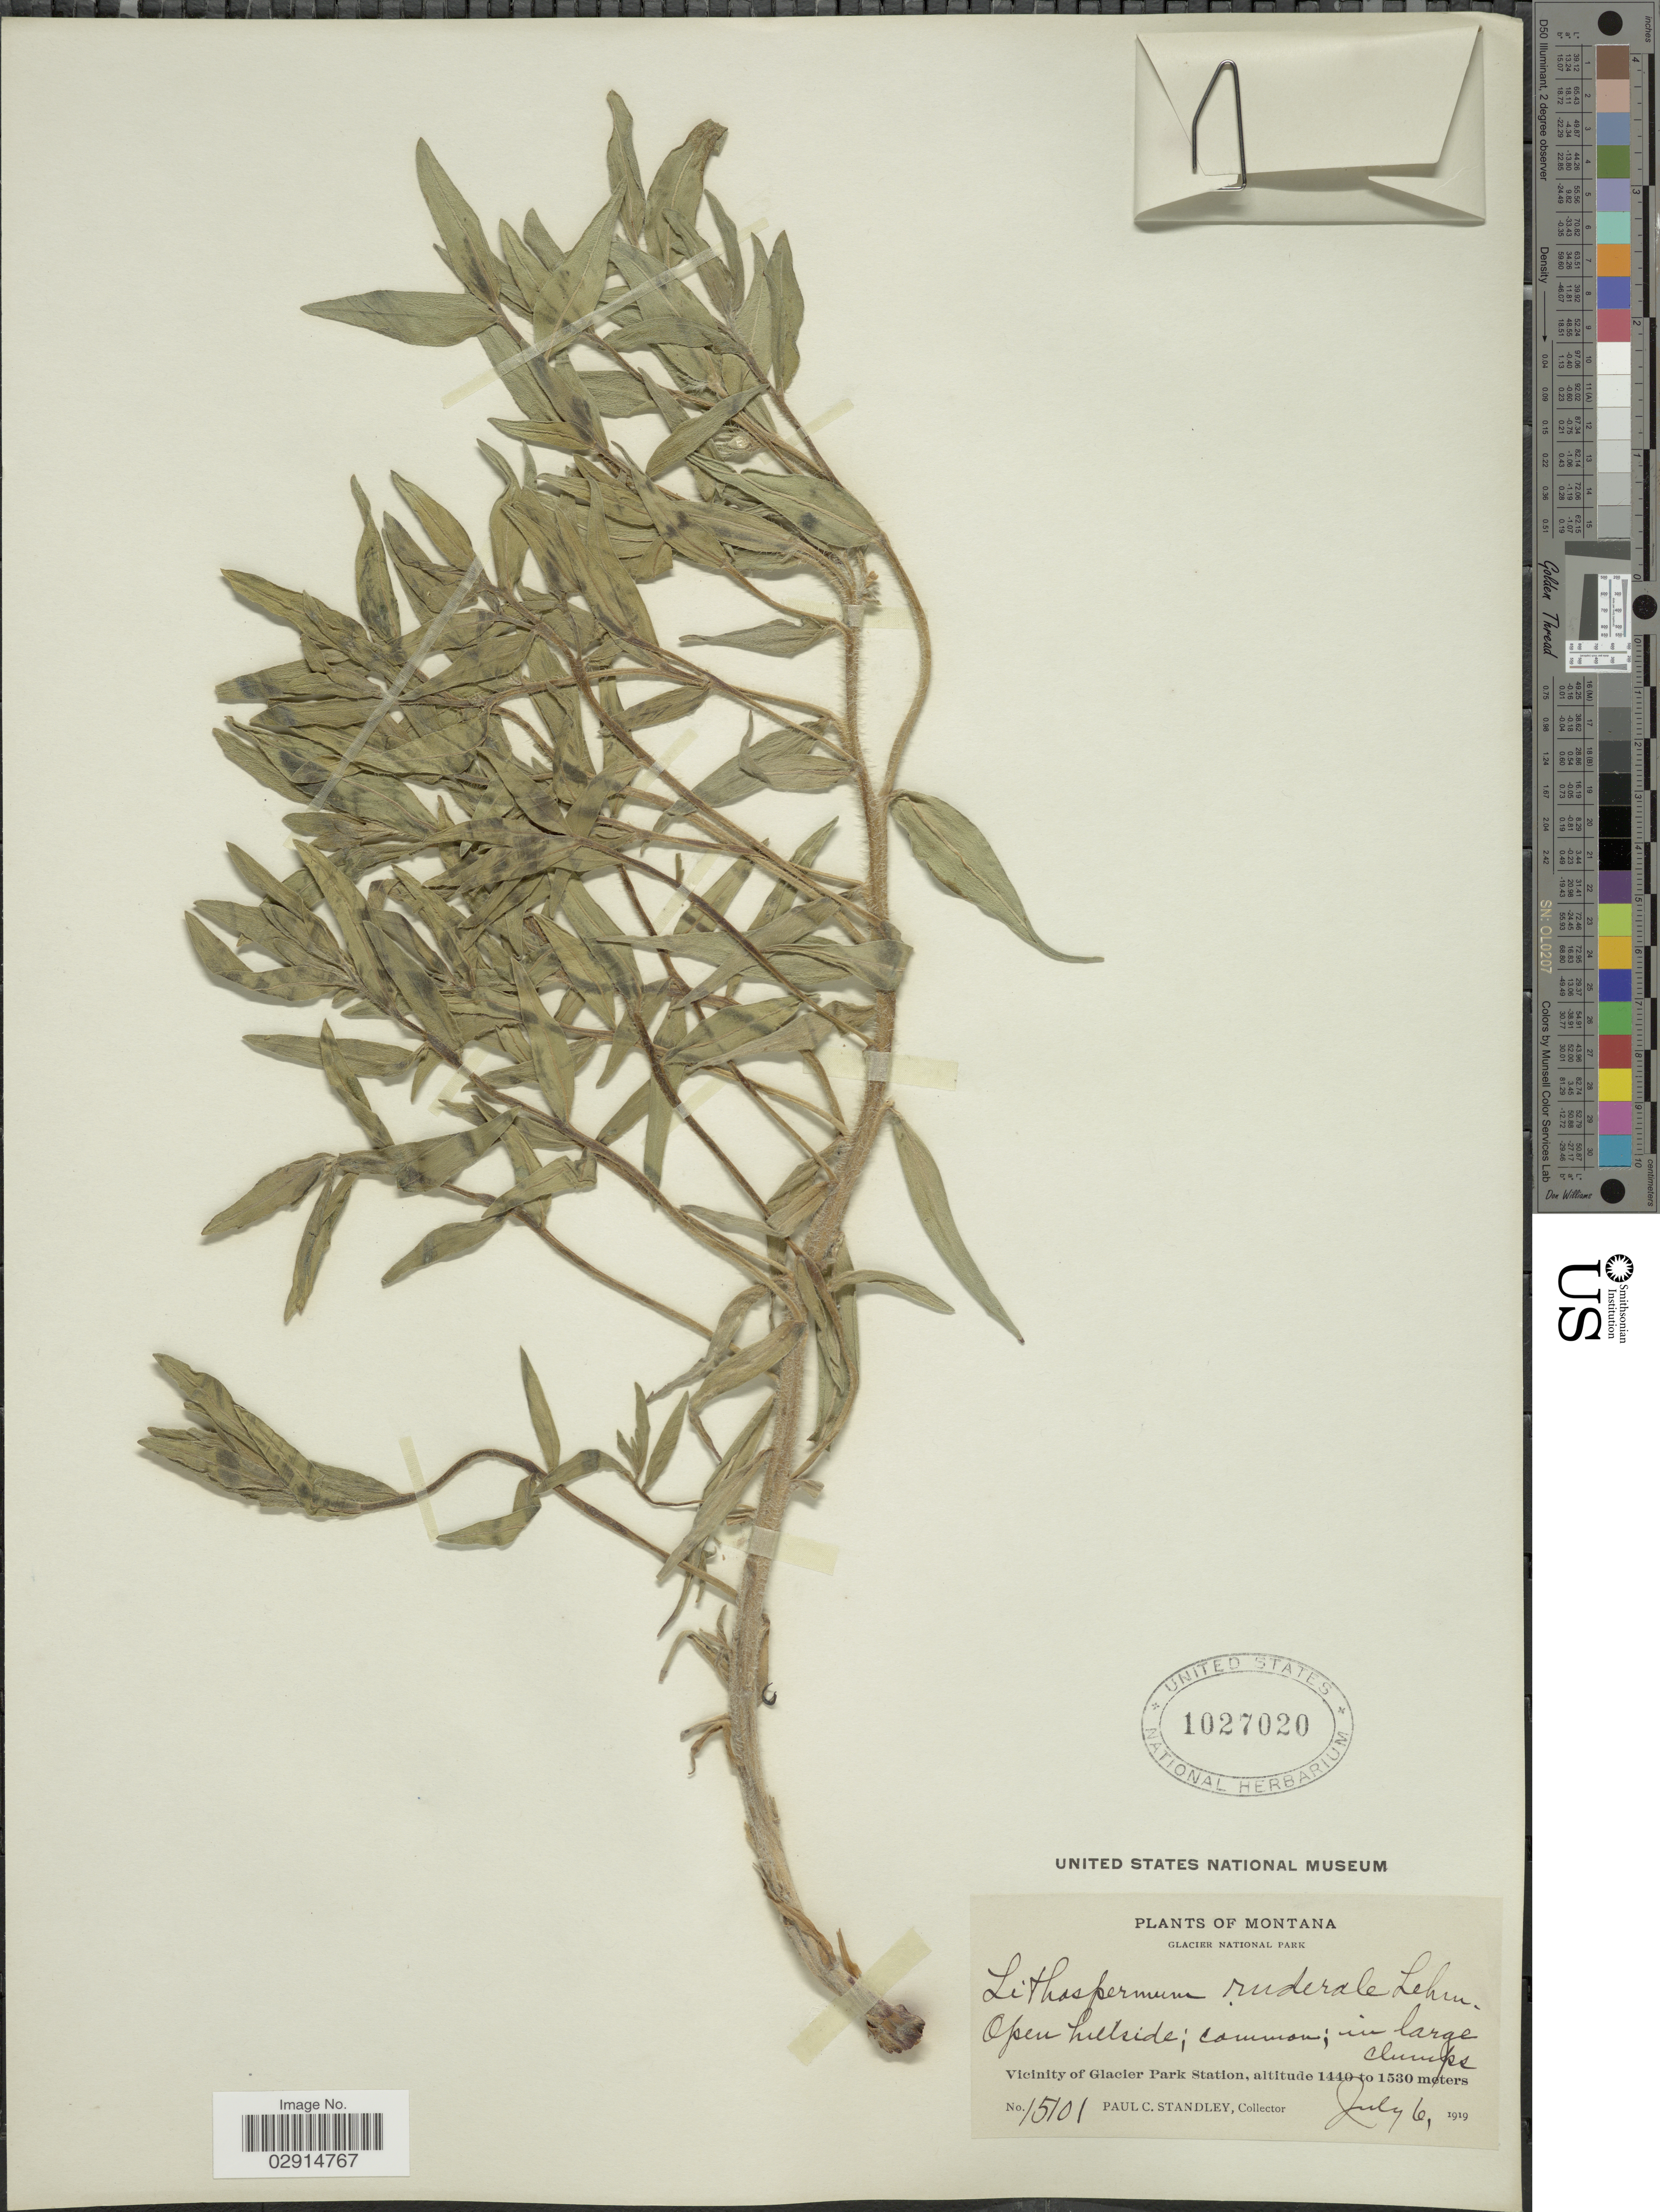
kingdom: Plantae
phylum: Tracheophyta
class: Magnoliopsida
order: Boraginales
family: Boraginaceae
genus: Lithospermum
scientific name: Lithospermum ruderale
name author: Douglas ex Lehm.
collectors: P. C. Standley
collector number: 15101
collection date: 1919-07-06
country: United States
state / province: Montana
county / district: Glacier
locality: Glacier National Park, Vicinity of Glacier Park Station.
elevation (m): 1440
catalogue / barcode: US 1027020